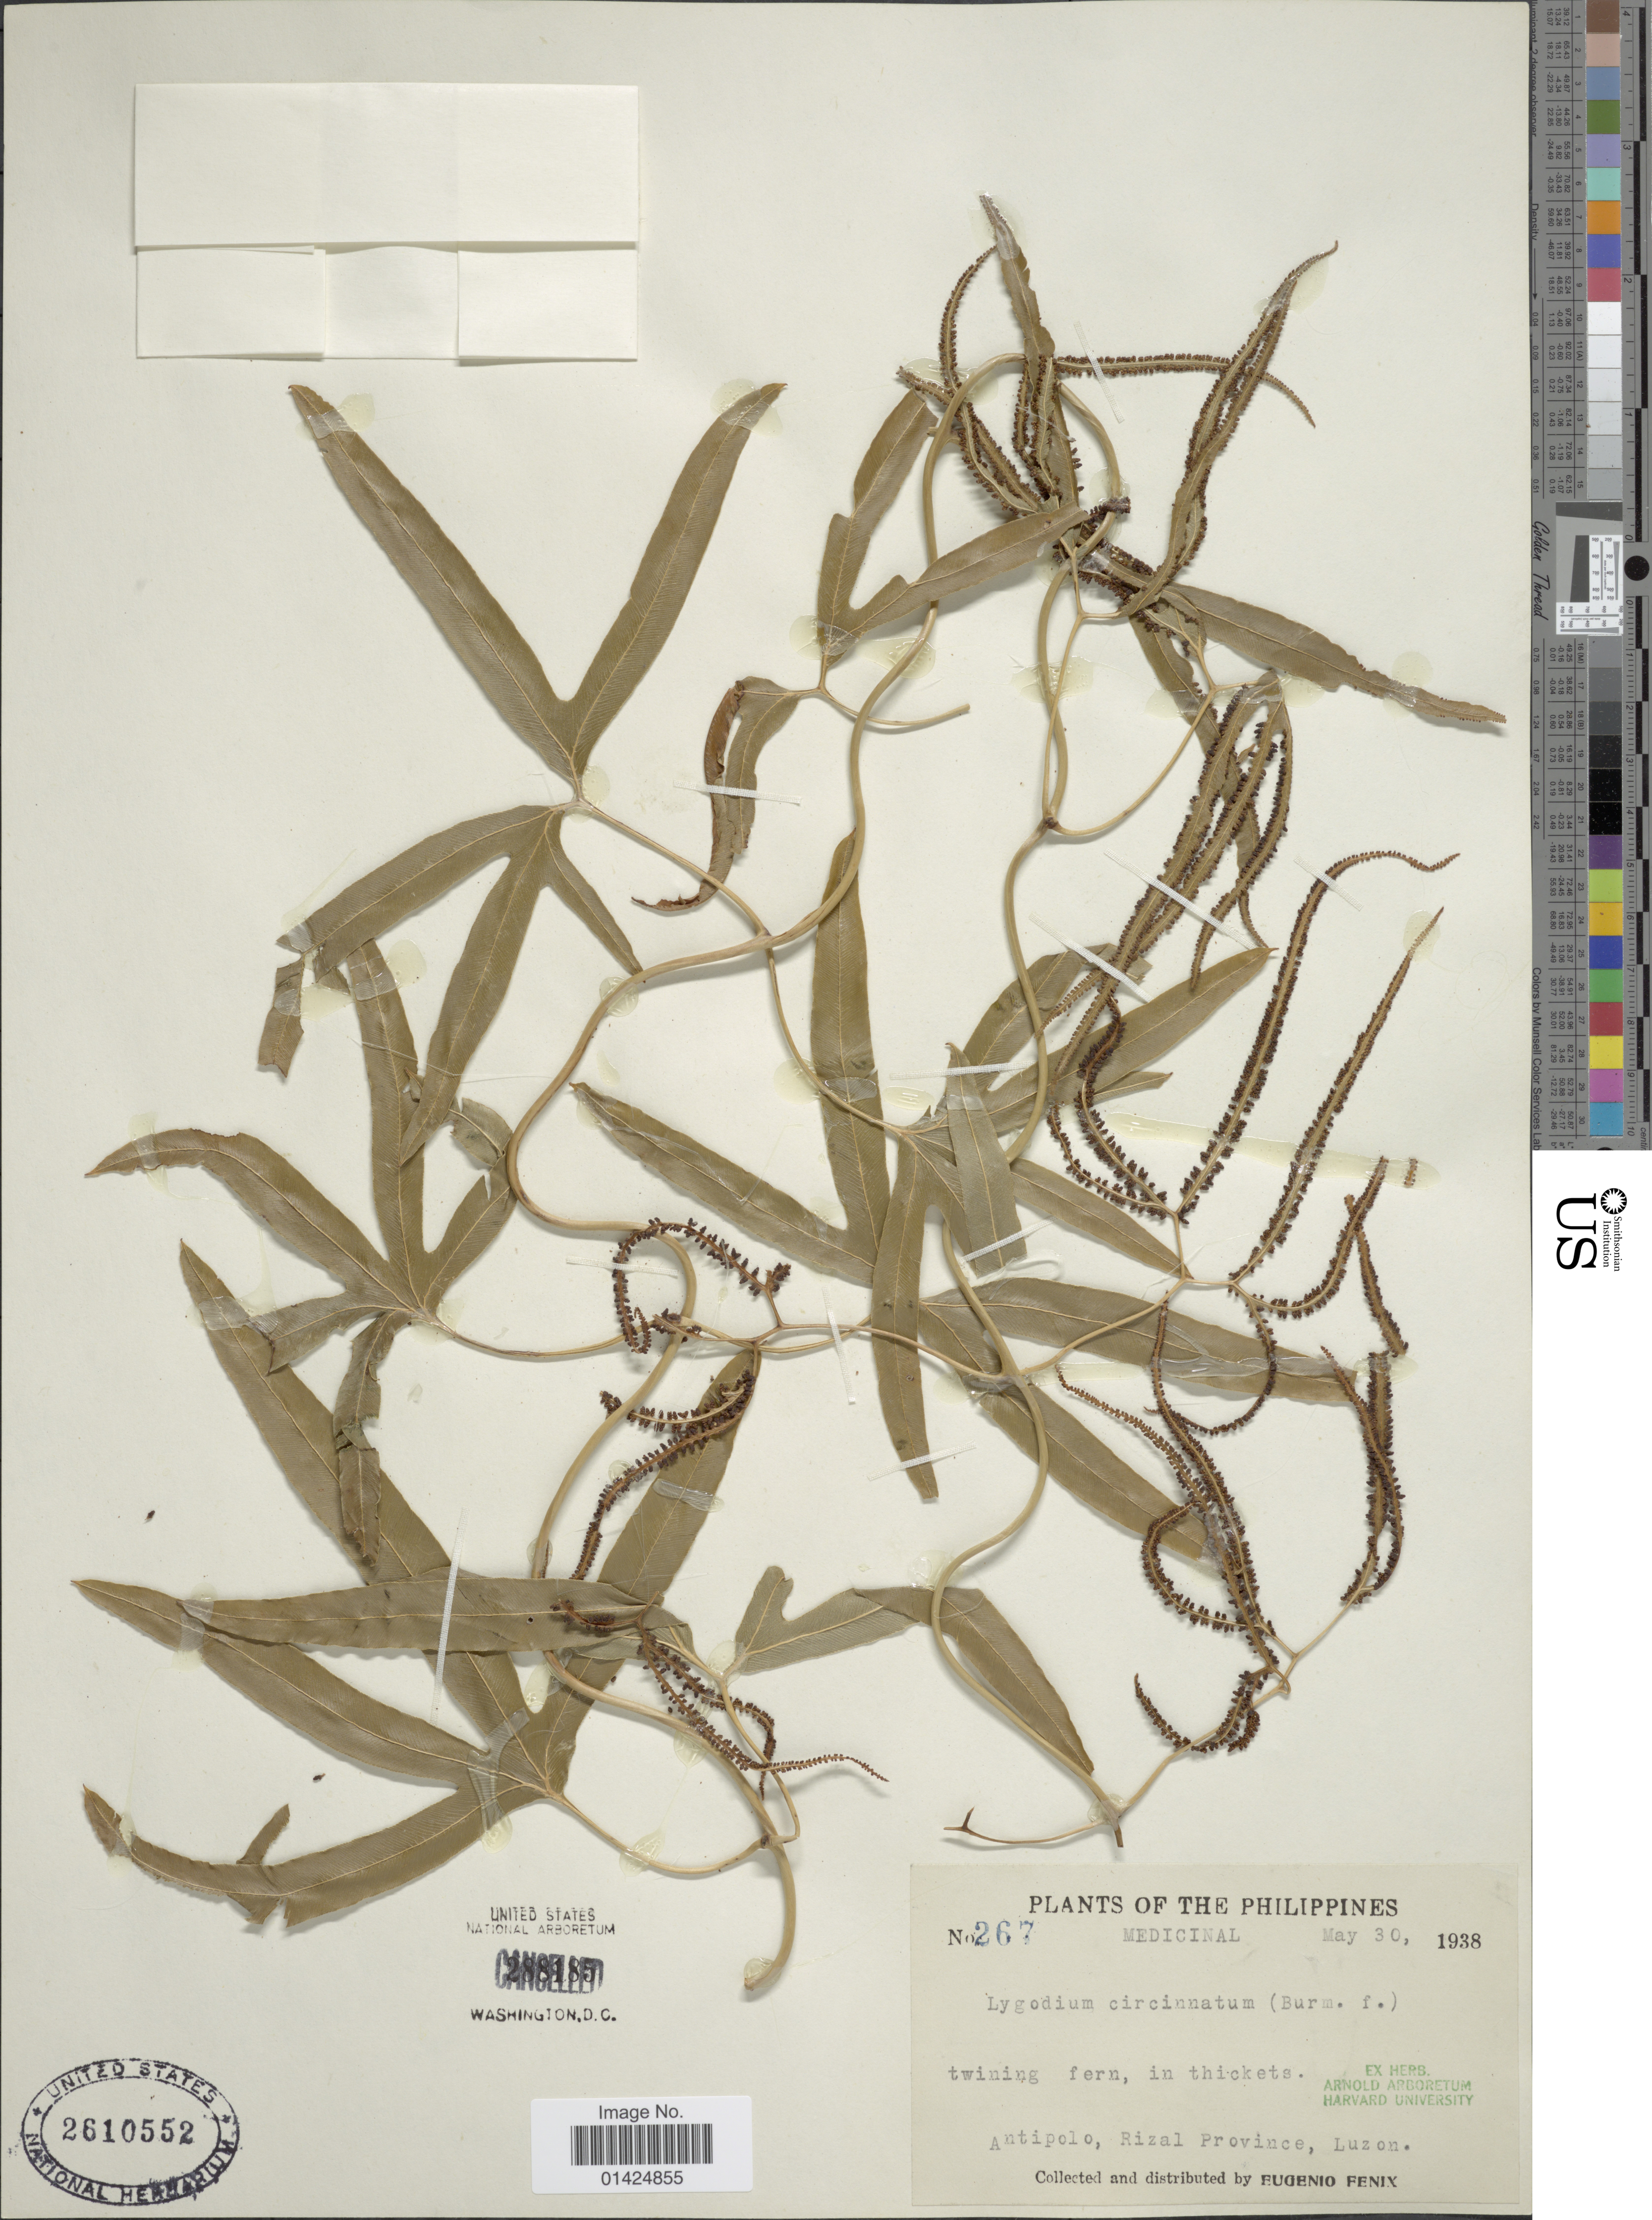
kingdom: Plantae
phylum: Tracheophyta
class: Polypodiopsida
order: Schizaeales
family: Lygodiaceae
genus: Lygodium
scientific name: Lygodium circinnatum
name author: (Burm. f.) Sw.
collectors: E. Fenix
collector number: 267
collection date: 1938-05-30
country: Philippines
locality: Antipolo, Rizal Province, Luzon.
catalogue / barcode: US 2610552